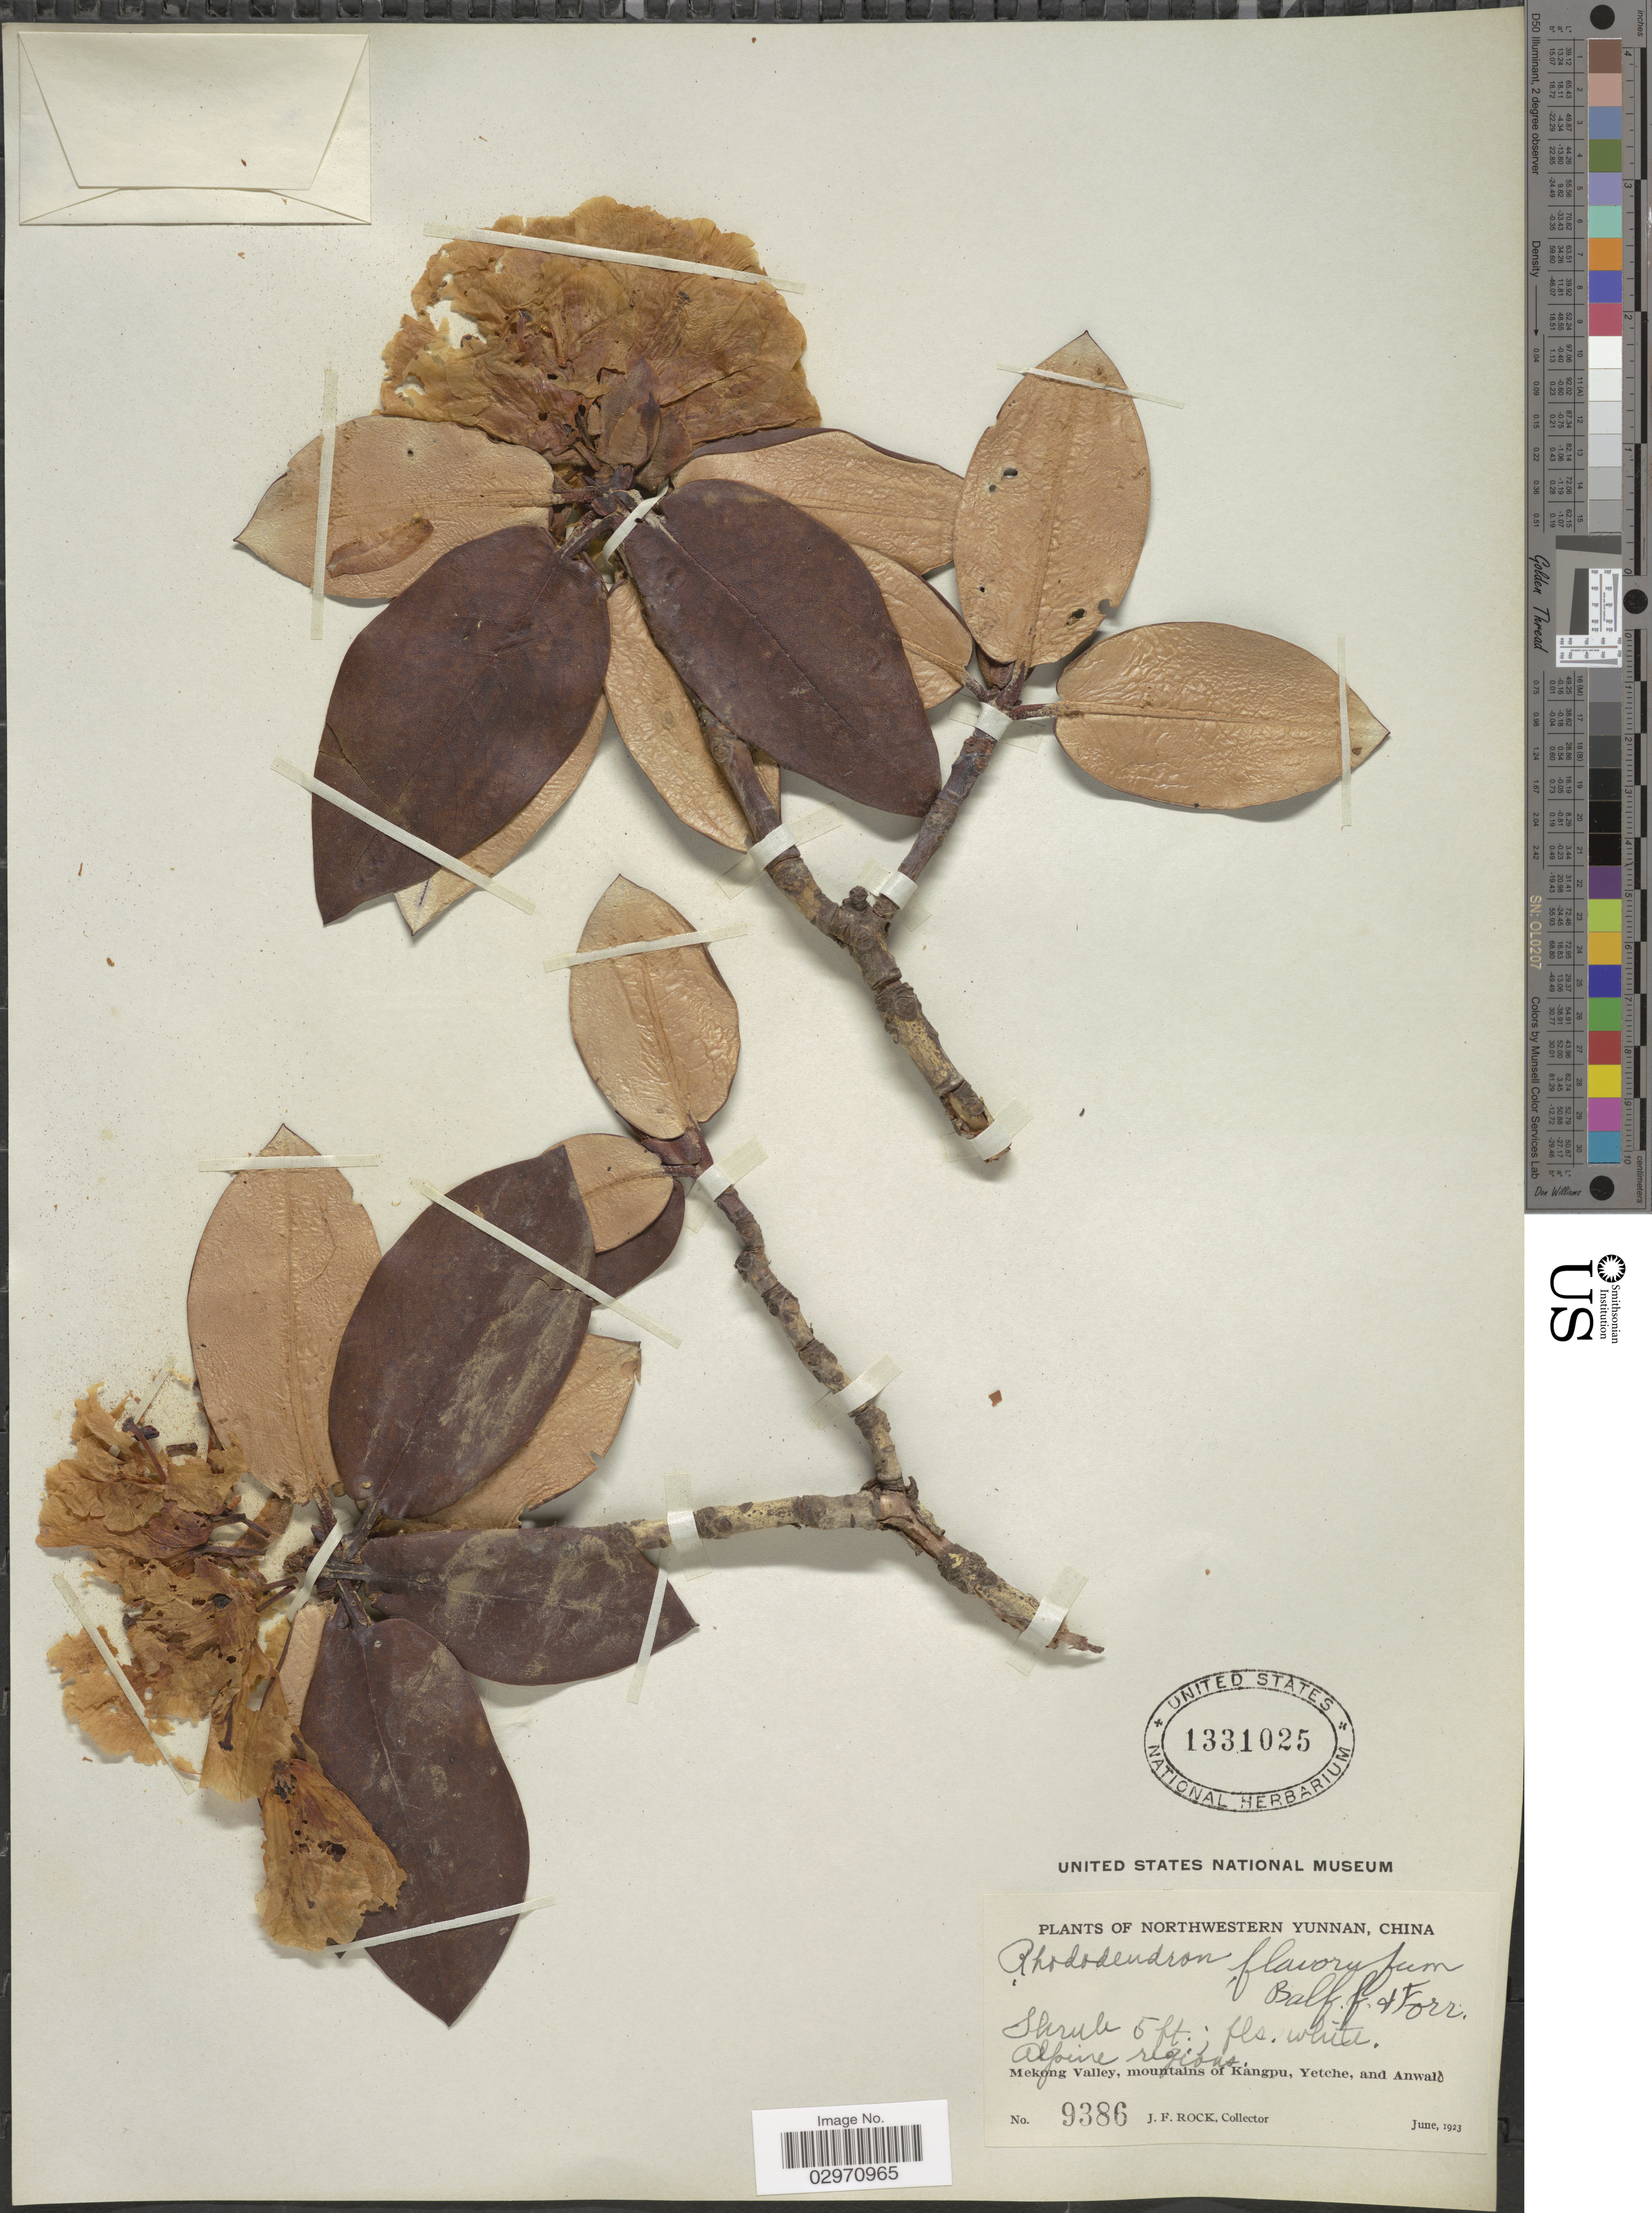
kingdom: Plantae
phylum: Tracheophyta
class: Magnoliopsida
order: Ericales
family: Ericaceae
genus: Rhododendron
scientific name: Rhododendron flavorufum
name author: Balf. f. & Forrest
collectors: J. Rock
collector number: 8386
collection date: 1923-06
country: China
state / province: Yunnan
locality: Northwestern Yunnan. Mekong Valley, mountains of Kangpu, Yetche, and Anwald. Alpine regions.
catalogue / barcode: US 1331025